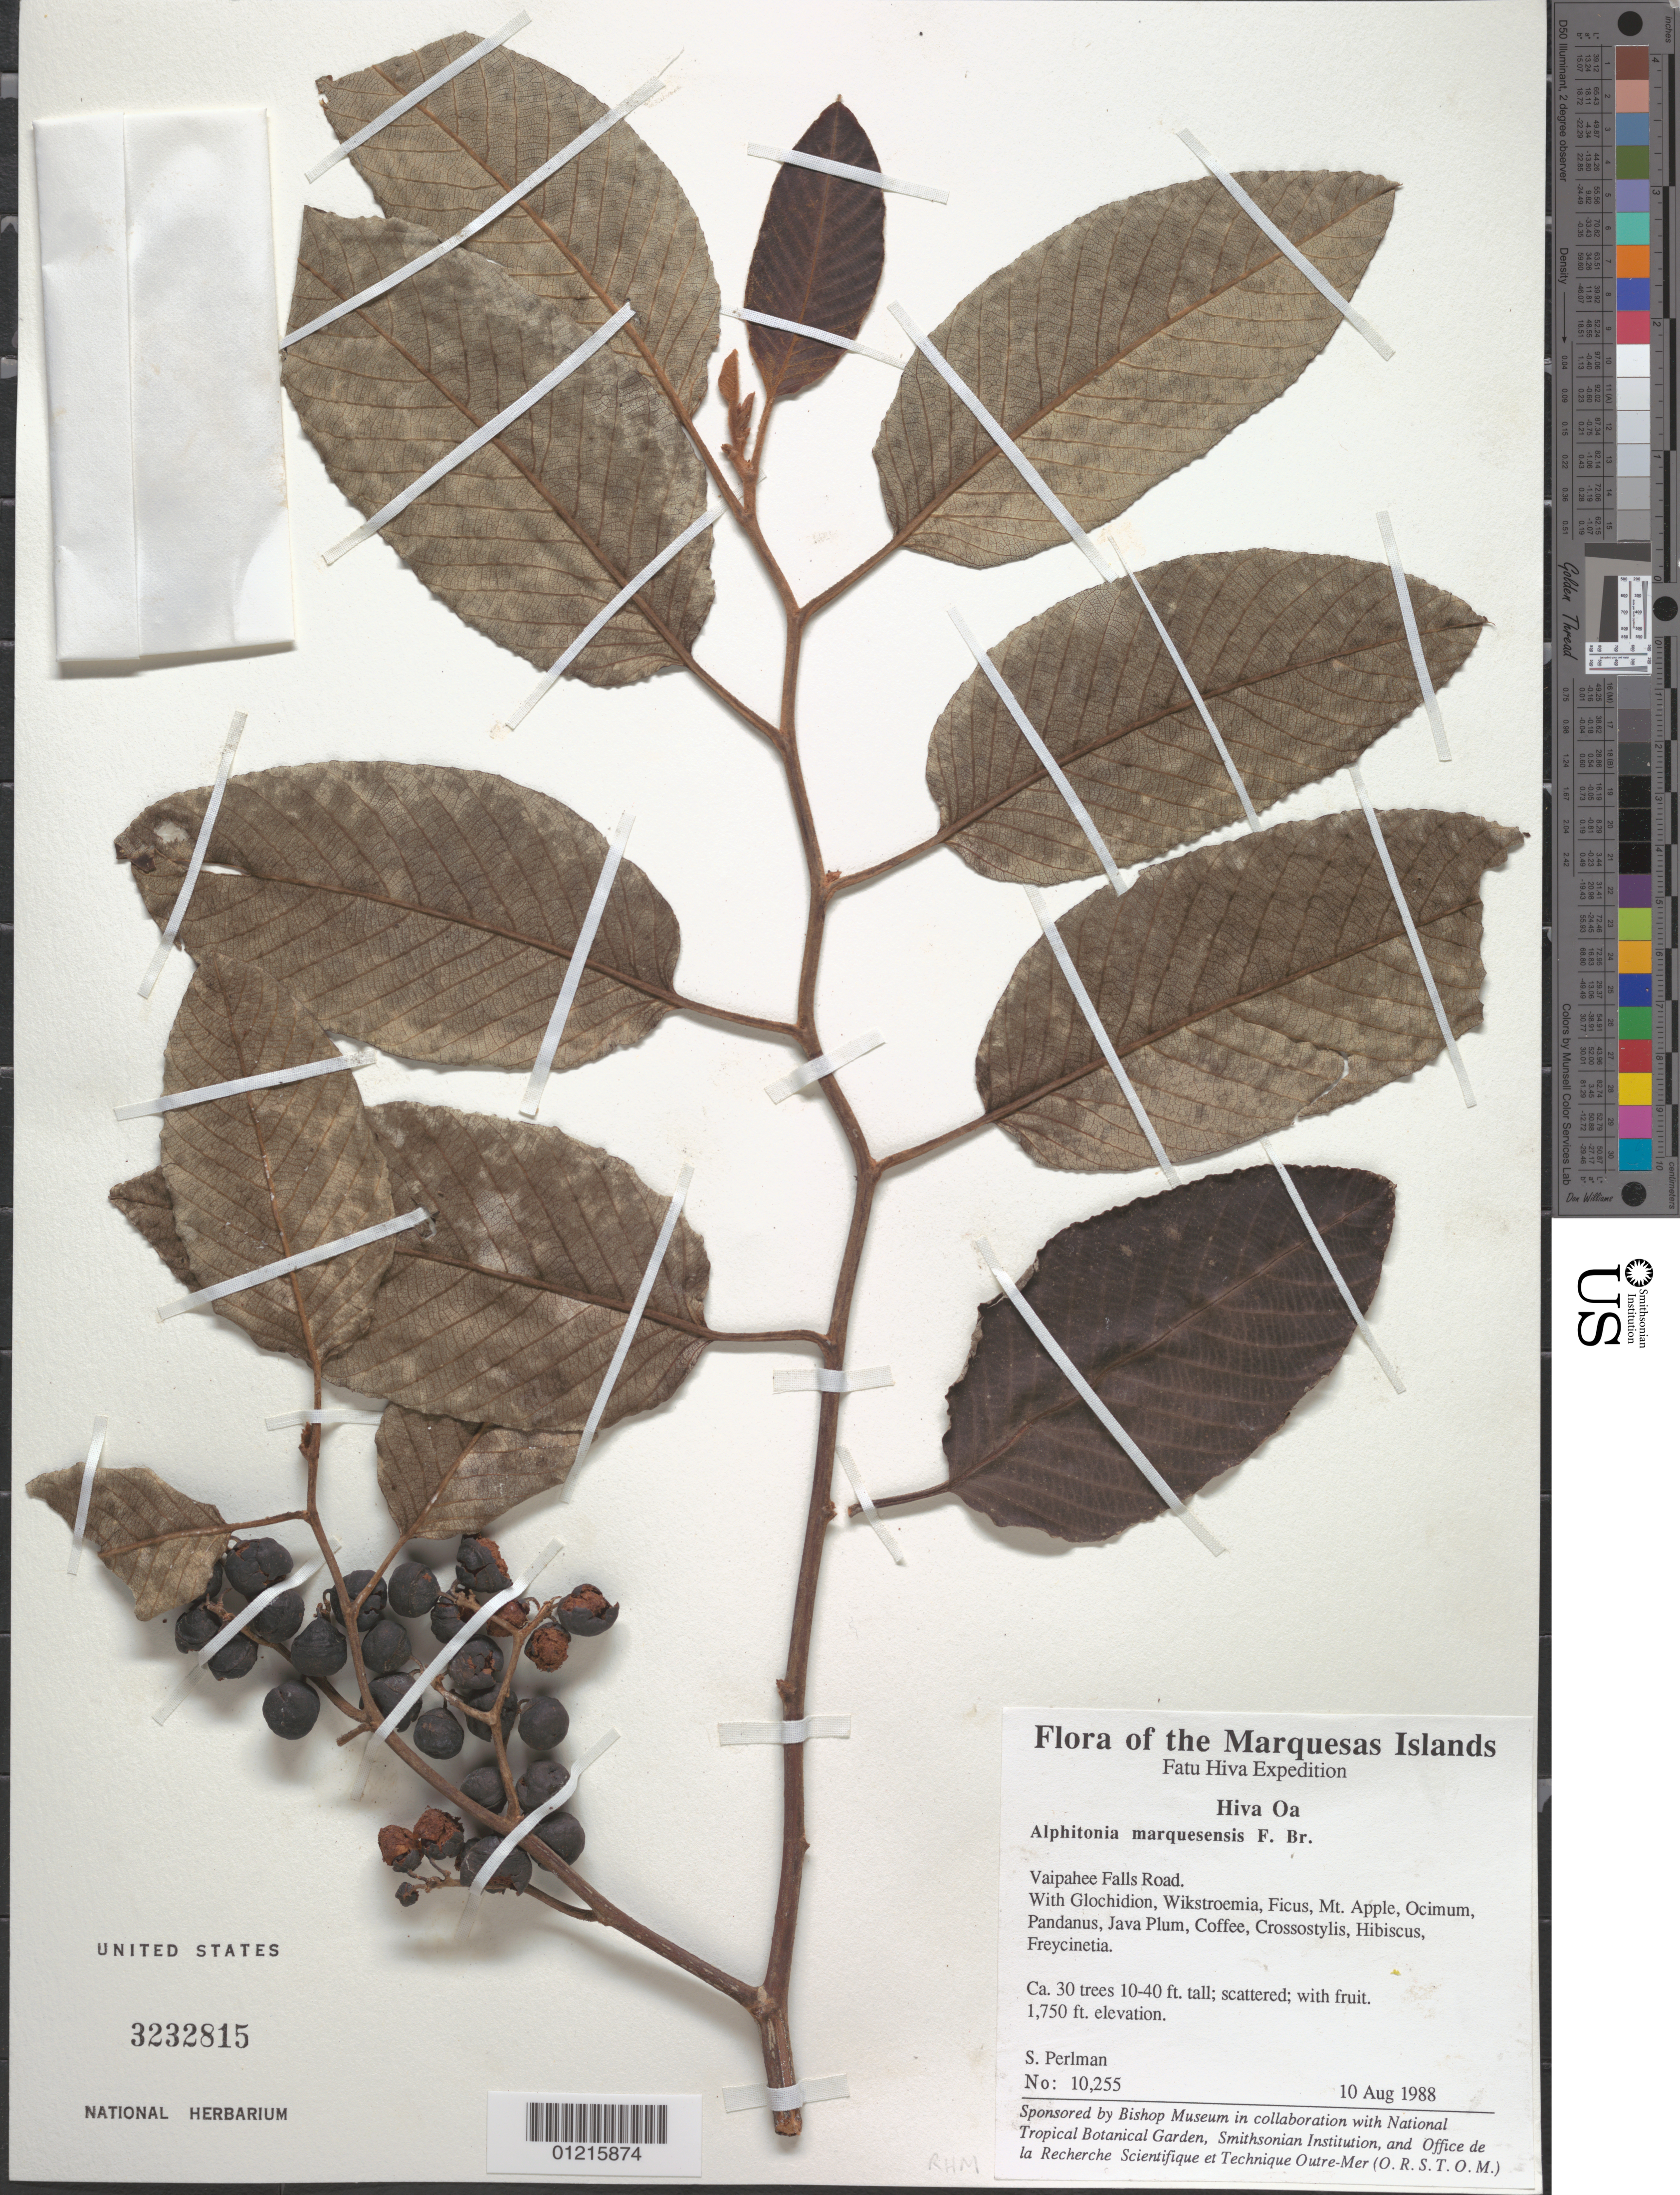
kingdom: Plantae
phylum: Tracheophyta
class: Magnoliopsida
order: Rosales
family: Rhamnaceae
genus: Alphitonia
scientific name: Alphitonia marquesensis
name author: F. Br.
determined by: Wagner, W. L., (BOT), Smithsonian Institution - National Museum of Natural History (UNITED STATES)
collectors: S. P. Perlman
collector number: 10255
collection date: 1988-08-10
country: French Polynesia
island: Hiva Oa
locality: Vaipahee Falls road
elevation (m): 533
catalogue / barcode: US 3232815